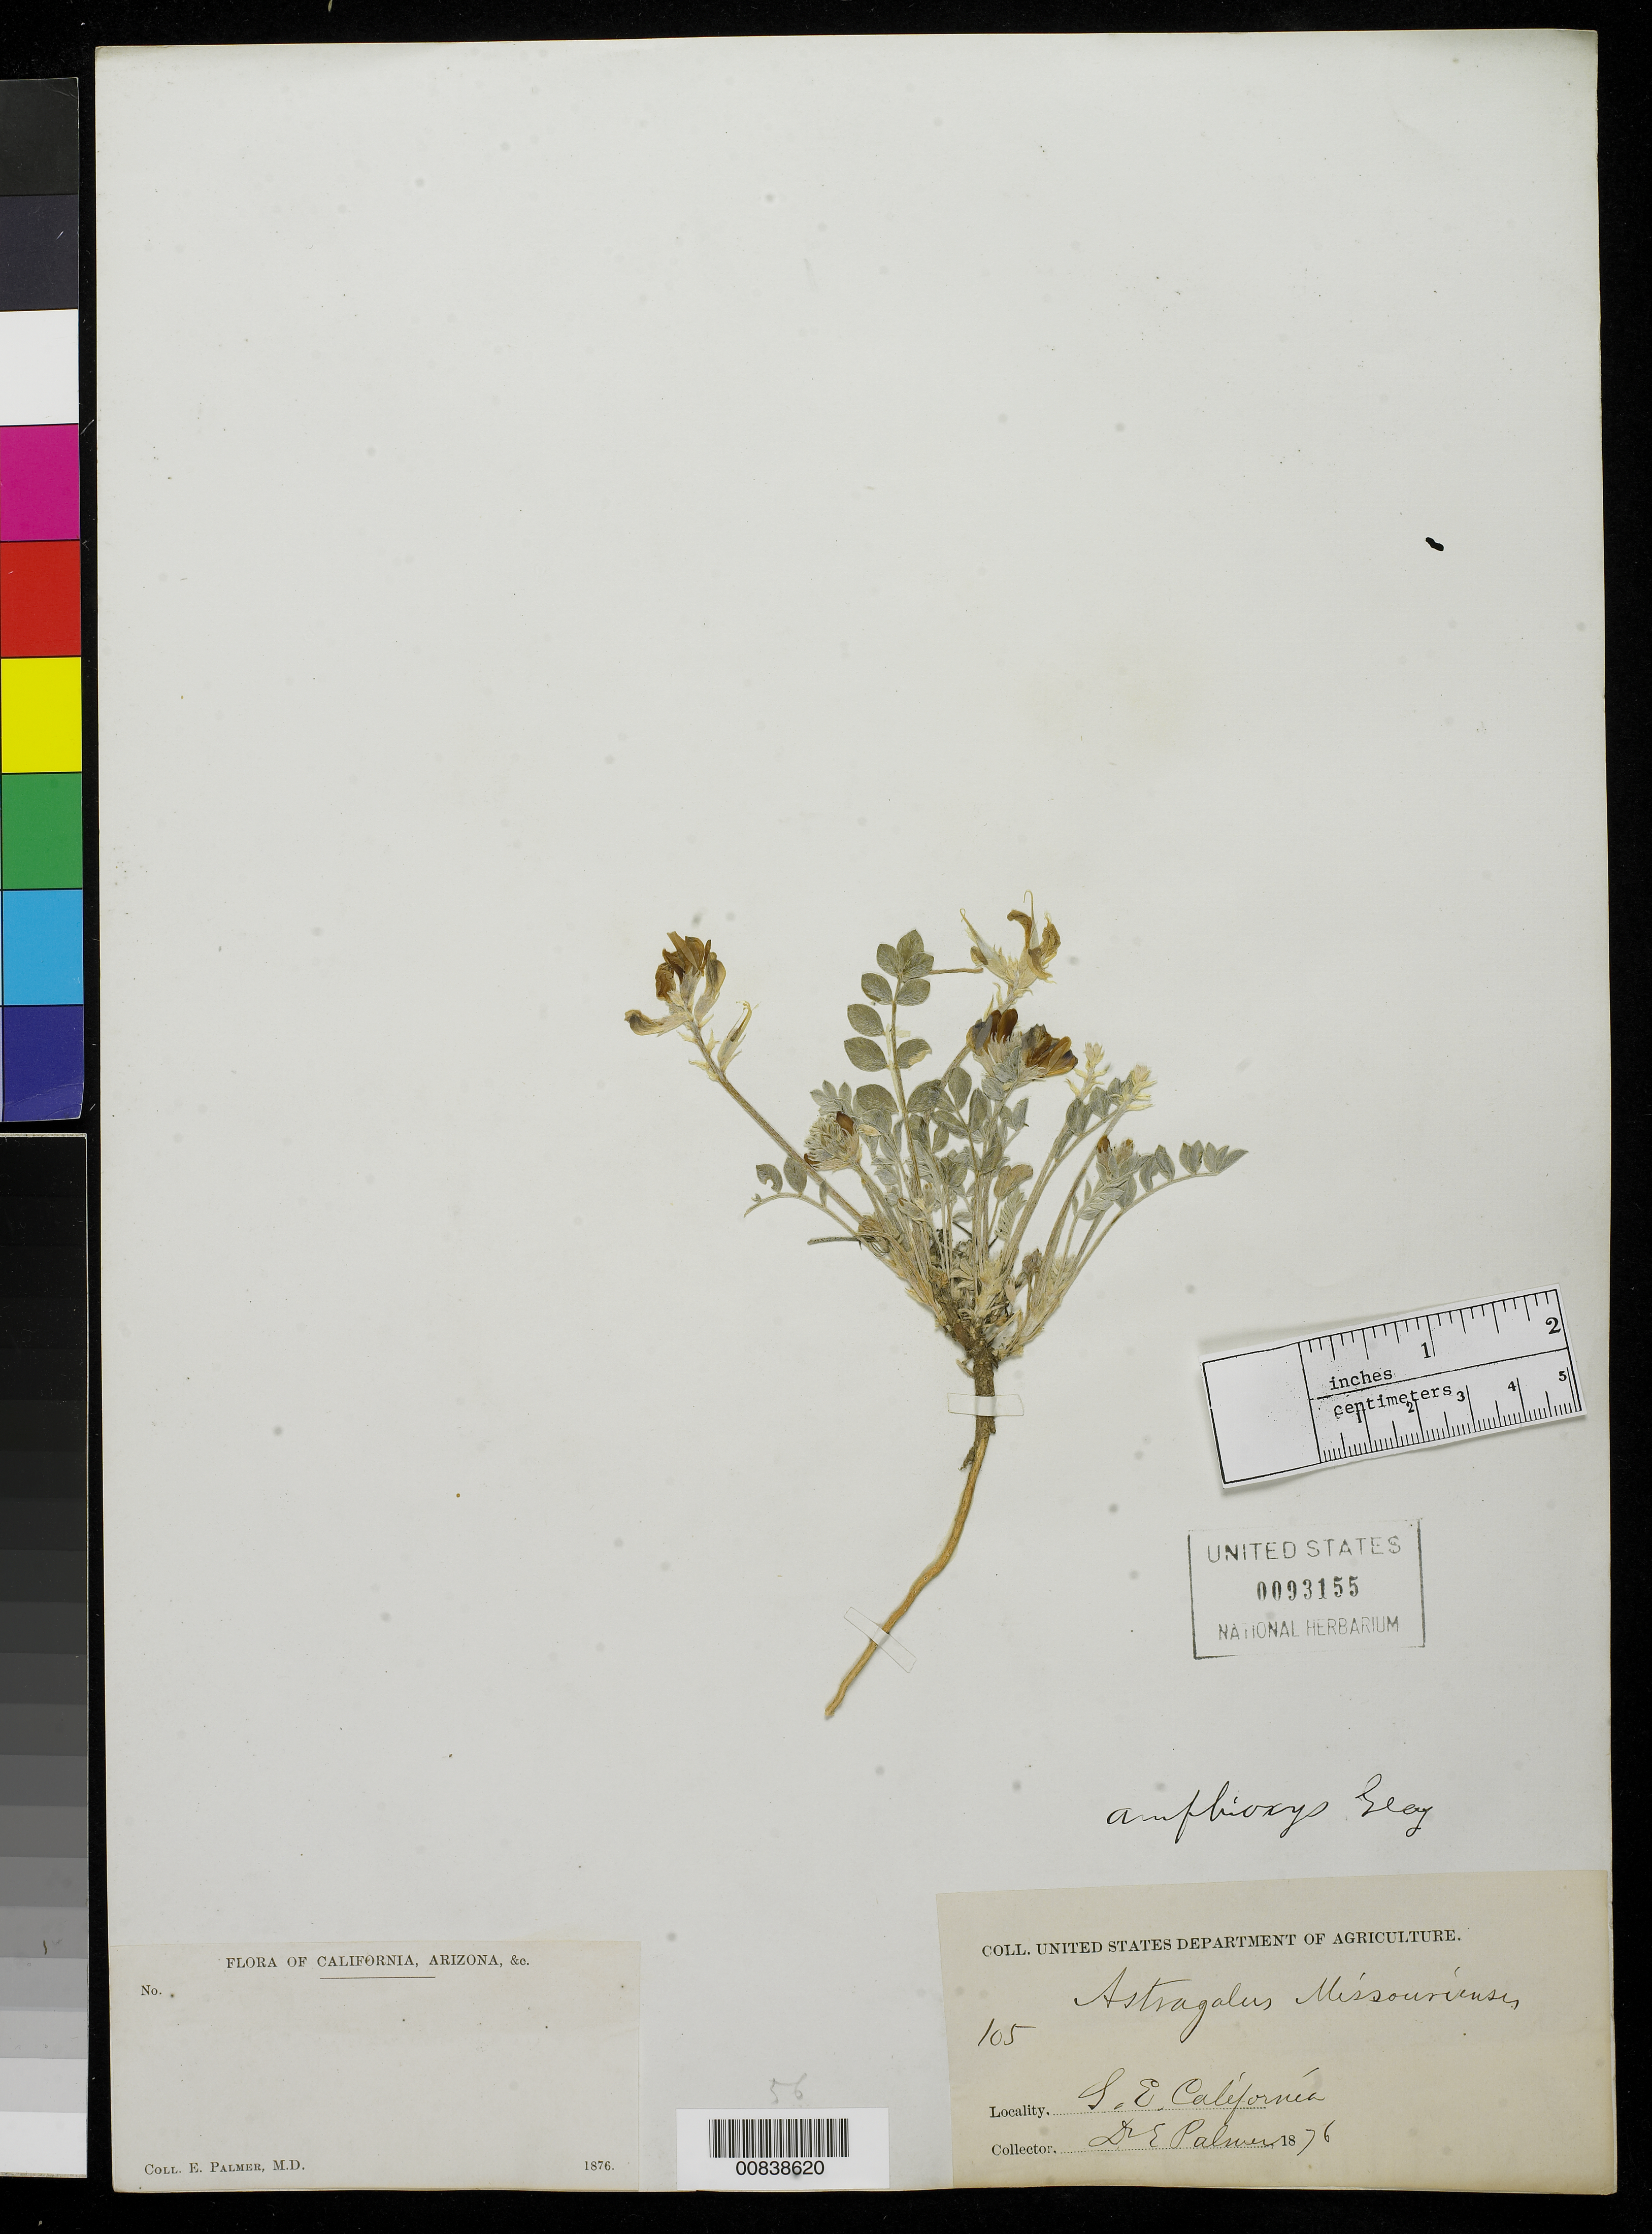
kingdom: Plantae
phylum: Tracheophyta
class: Magnoliopsida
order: Fabales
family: Fabaceae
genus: Astragalus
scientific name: Astragalus amphioxys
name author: A. Gray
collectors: E. Palmer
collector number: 105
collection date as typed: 1876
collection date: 1876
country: United States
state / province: California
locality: S.E. California.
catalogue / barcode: US 93155